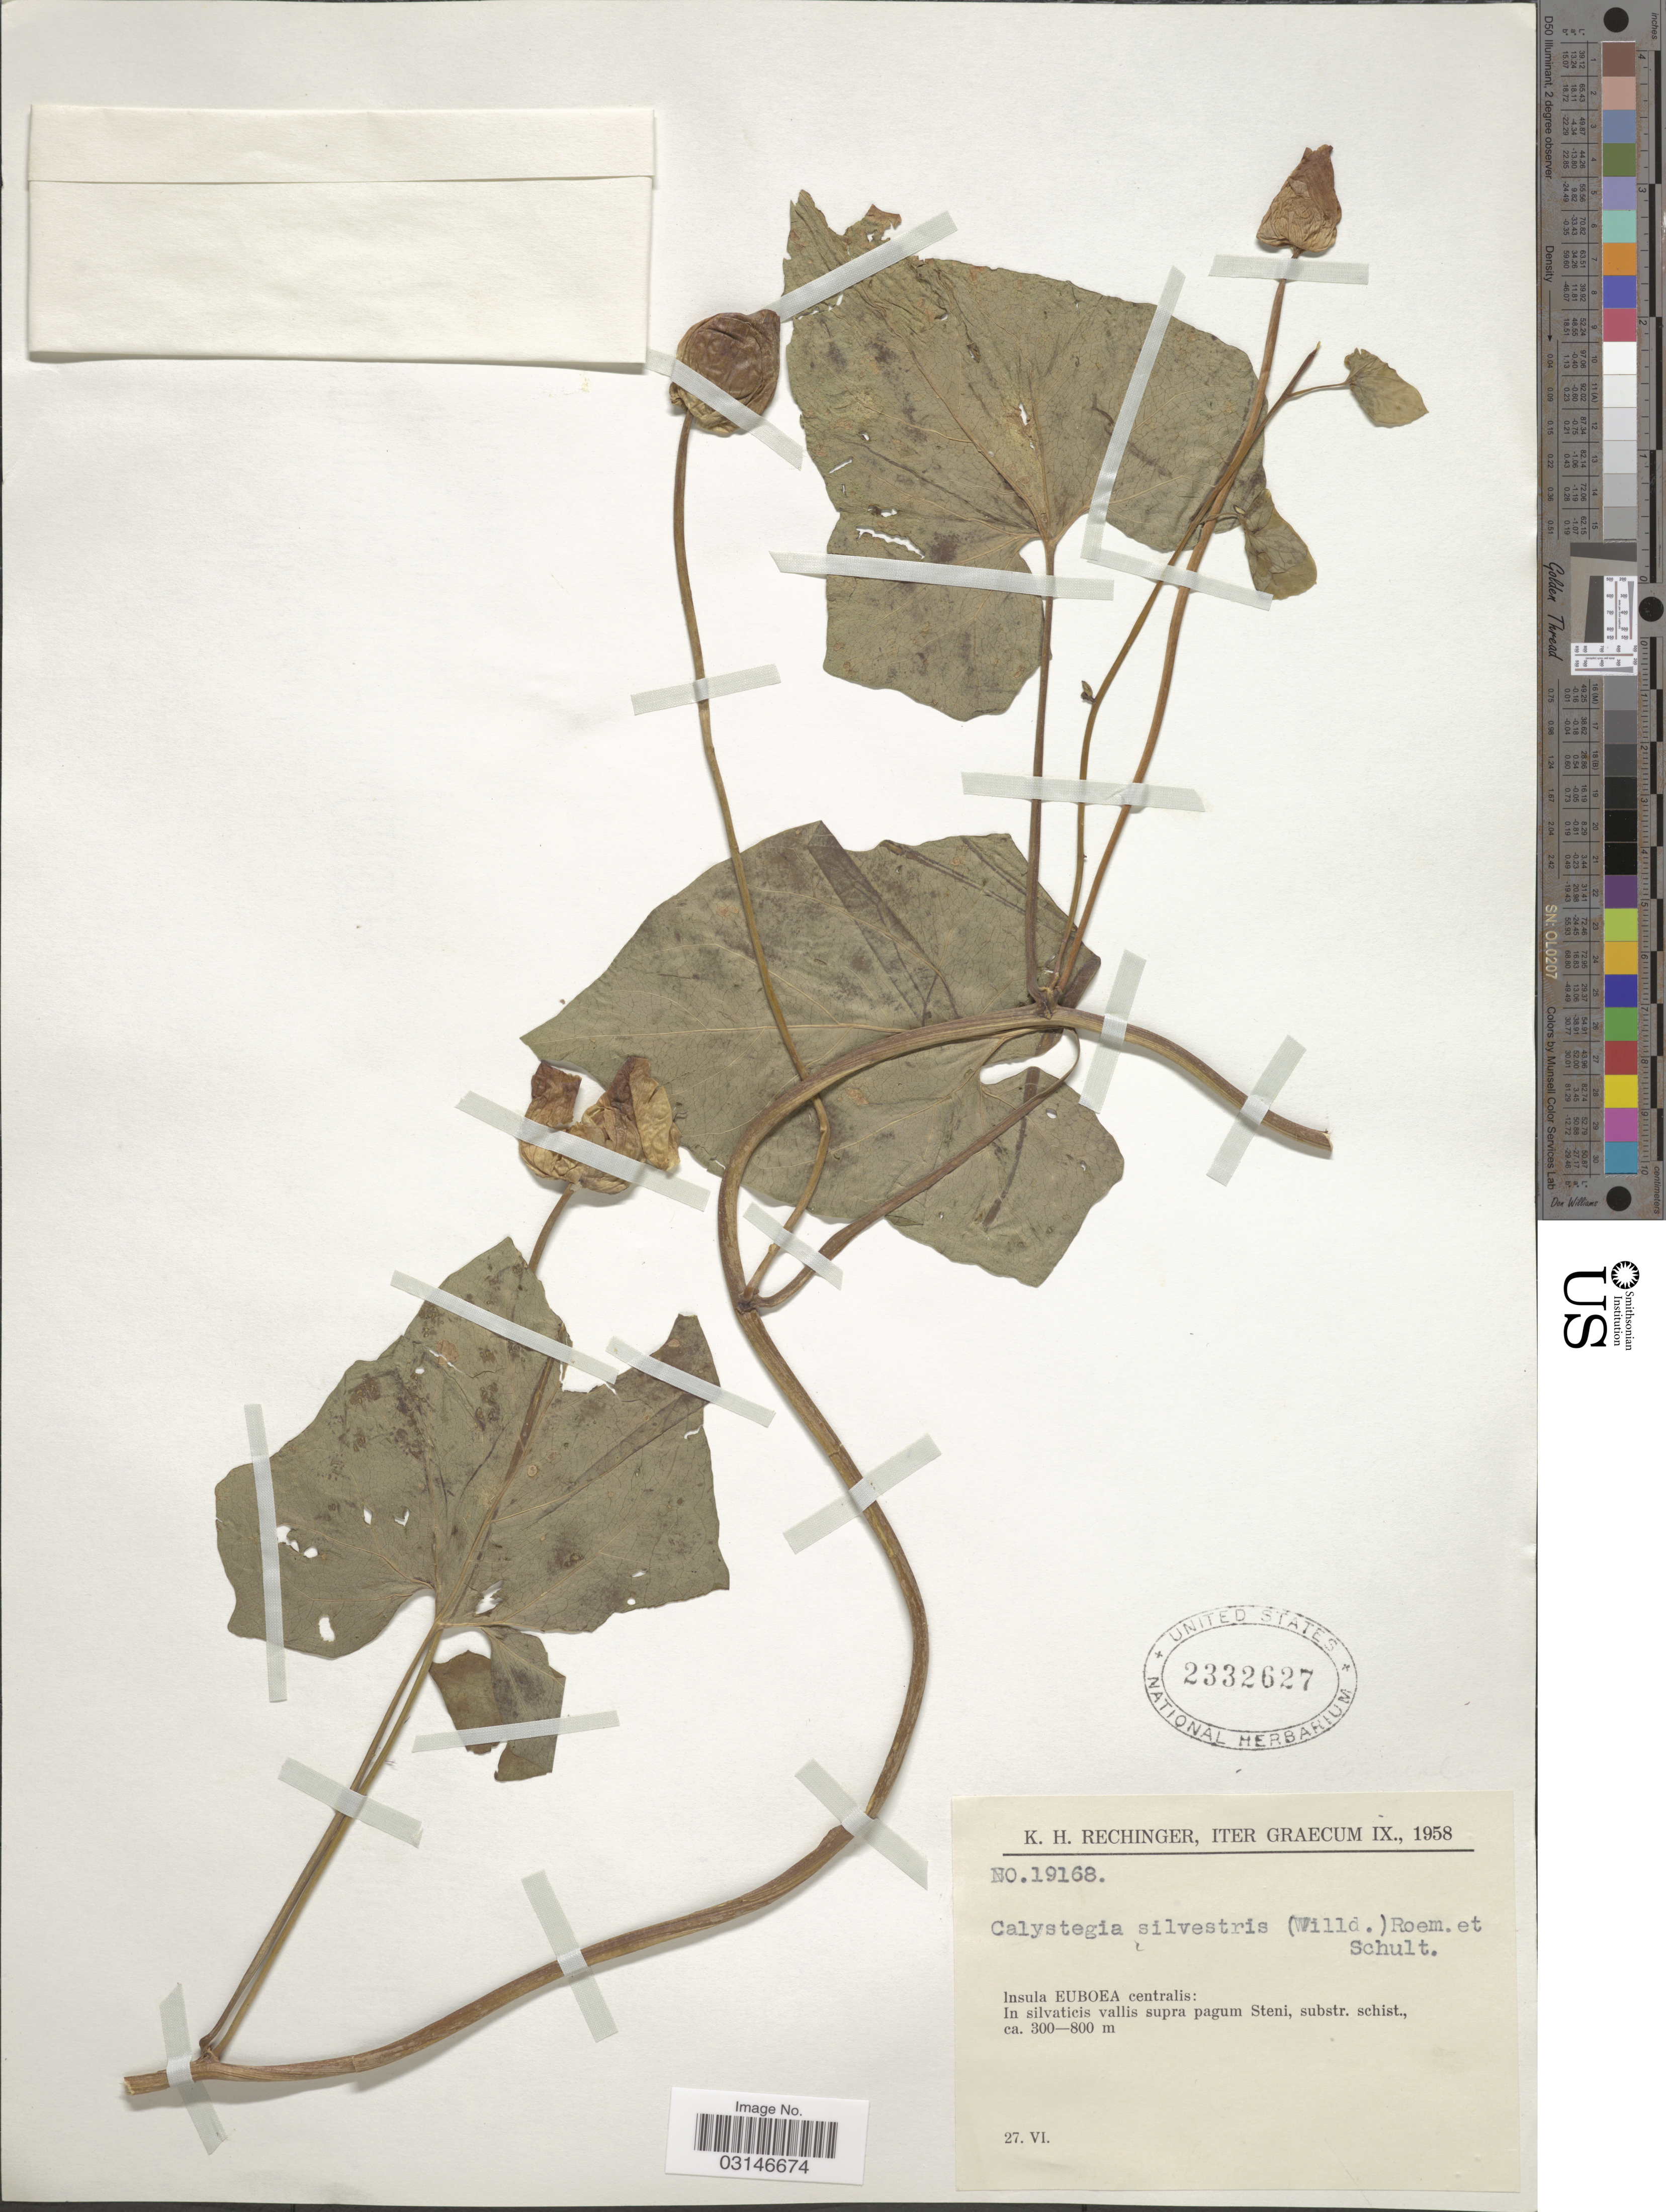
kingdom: Plantae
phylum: Tracheophyta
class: Magnoliopsida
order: Solanales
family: Convolvulaceae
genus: Calystegia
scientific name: Calystegia sericata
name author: (House) C.R. Bell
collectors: K. H. Rechinger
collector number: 19168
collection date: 1958-06-27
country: Greece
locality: Iter Graecum. Insula Euboea centralis: in silvaticis vallis supra pagum Steni, substr. schist.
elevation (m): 300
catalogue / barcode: US 2332627